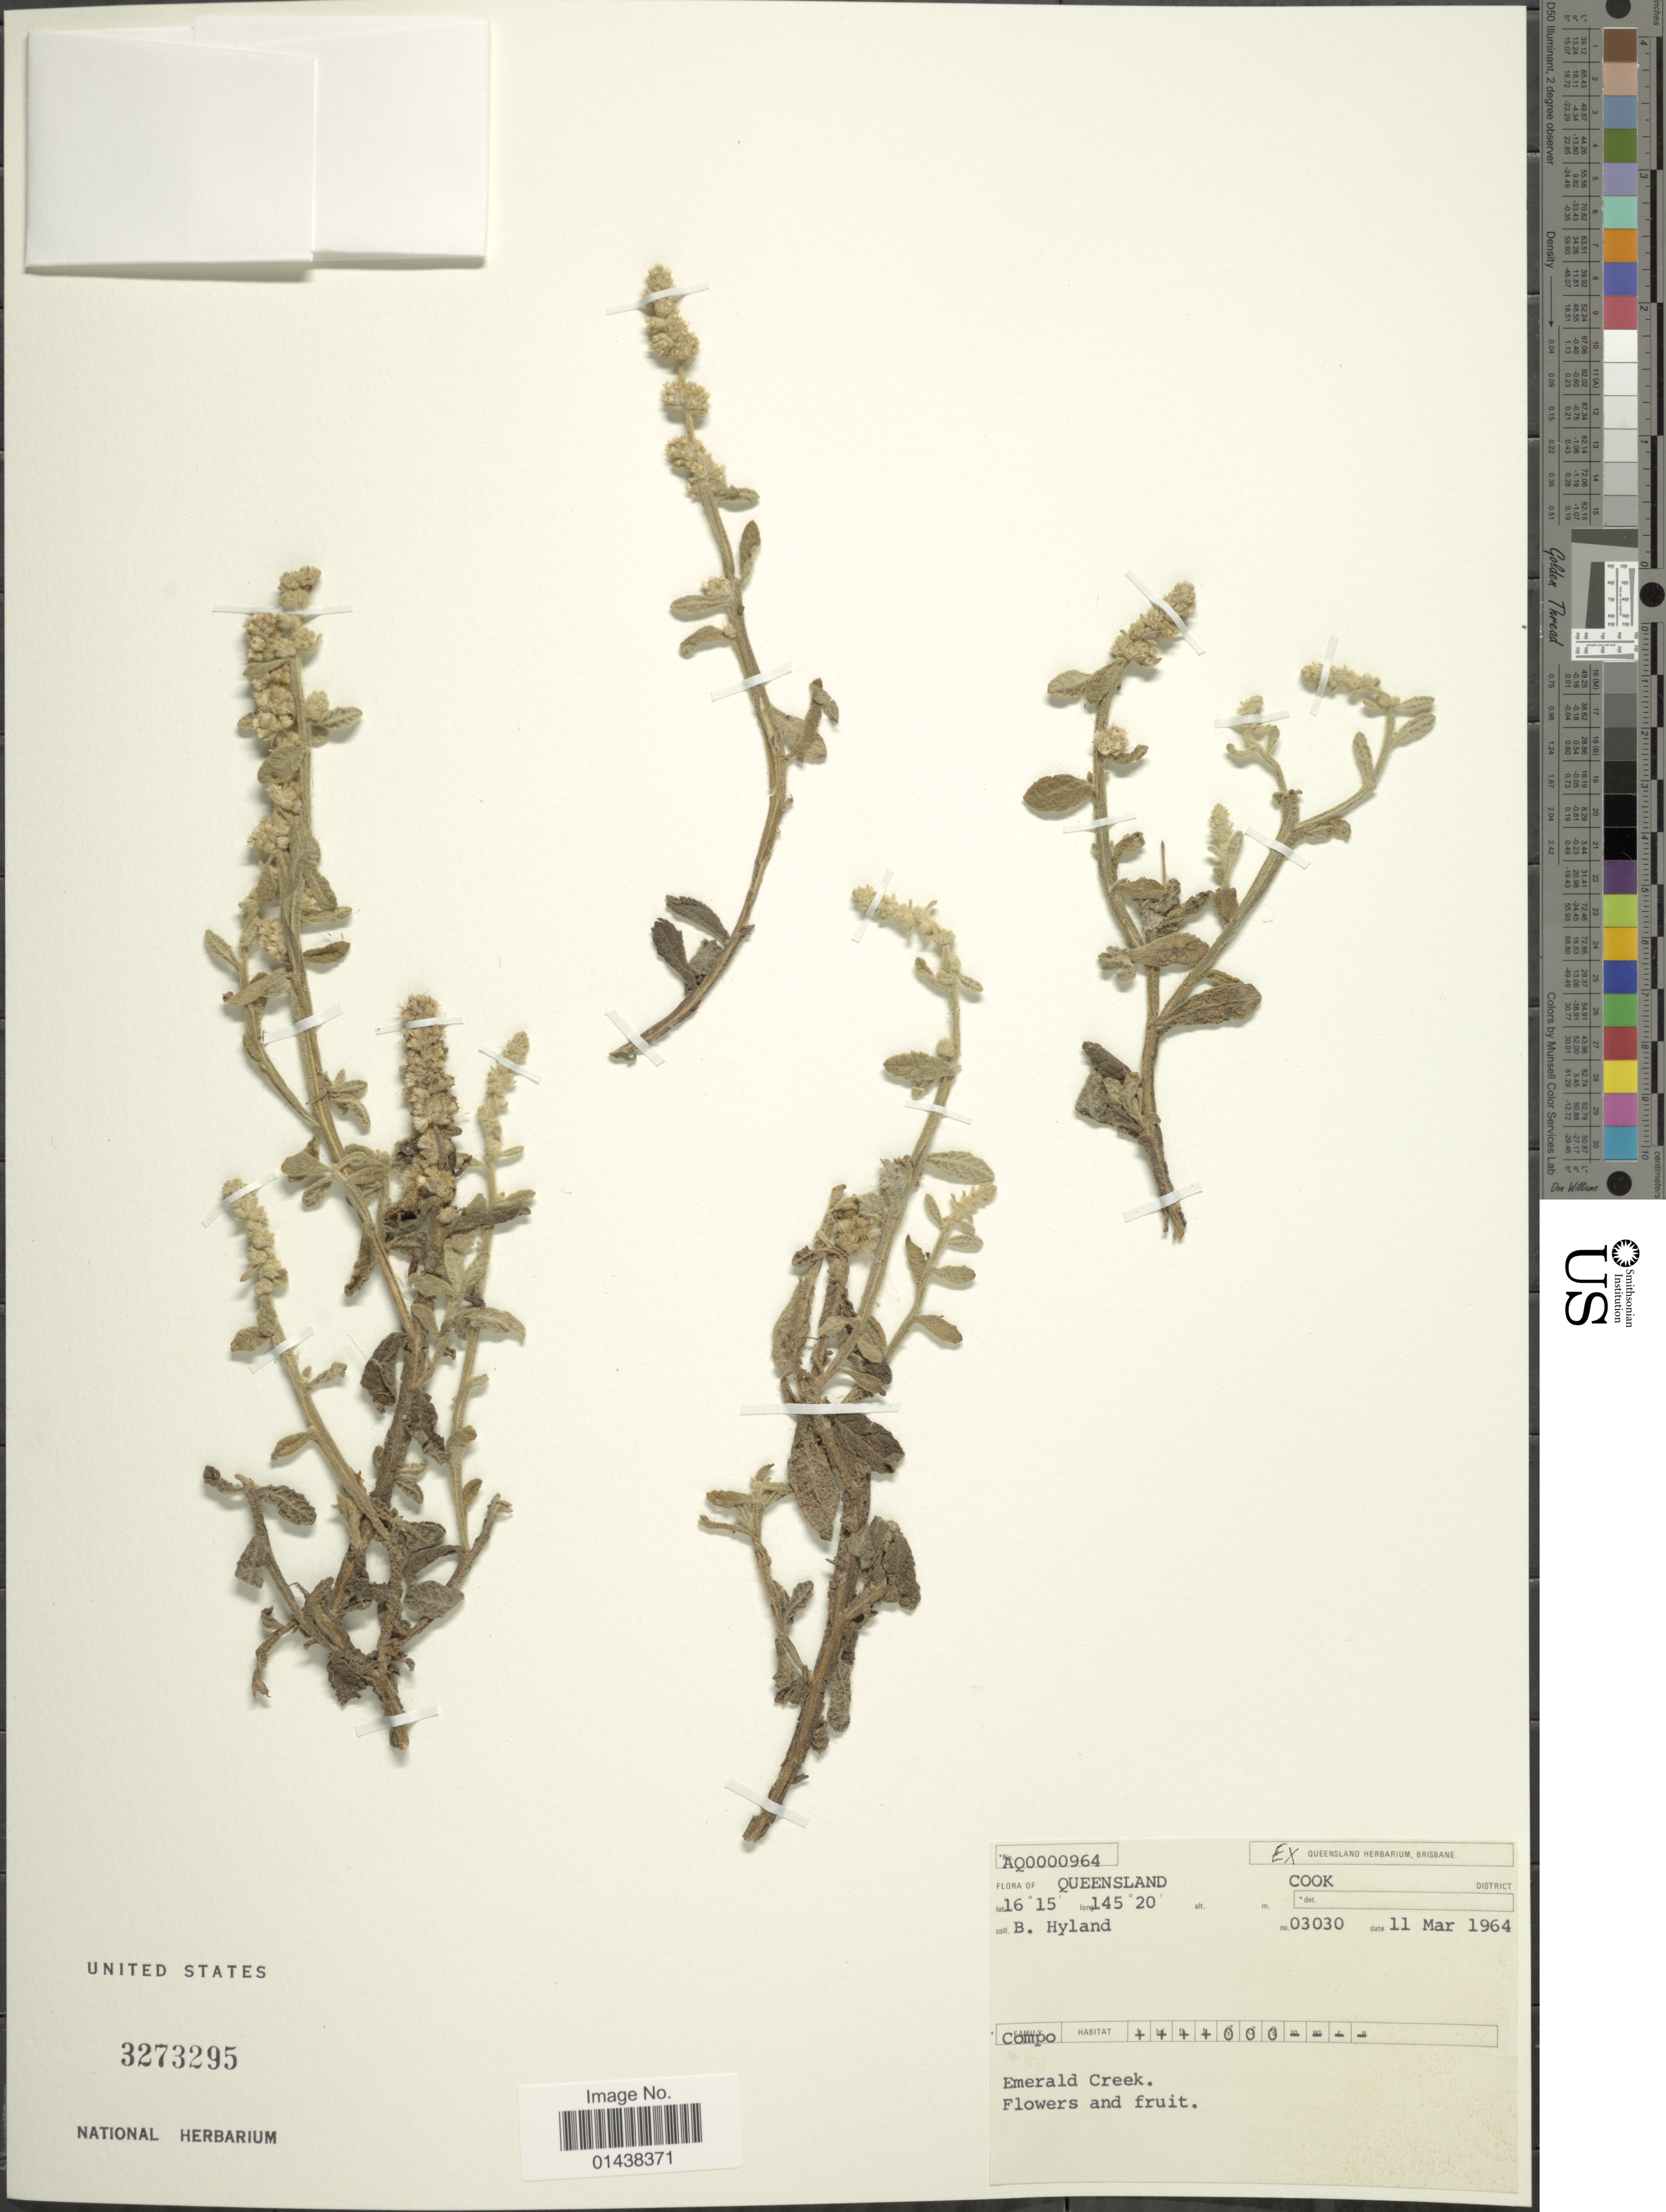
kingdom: Plantae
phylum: Tracheophyta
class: Magnoliopsida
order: Asterales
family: Asteraceae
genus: Pterocaulon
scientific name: Pterocaulon cylindrostachyum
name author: C.B. Clarke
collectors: B. P. Hyland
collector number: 03030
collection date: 1964-03-11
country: Australia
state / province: Queensland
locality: Cook District, Emerald Creek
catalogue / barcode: US 3273295